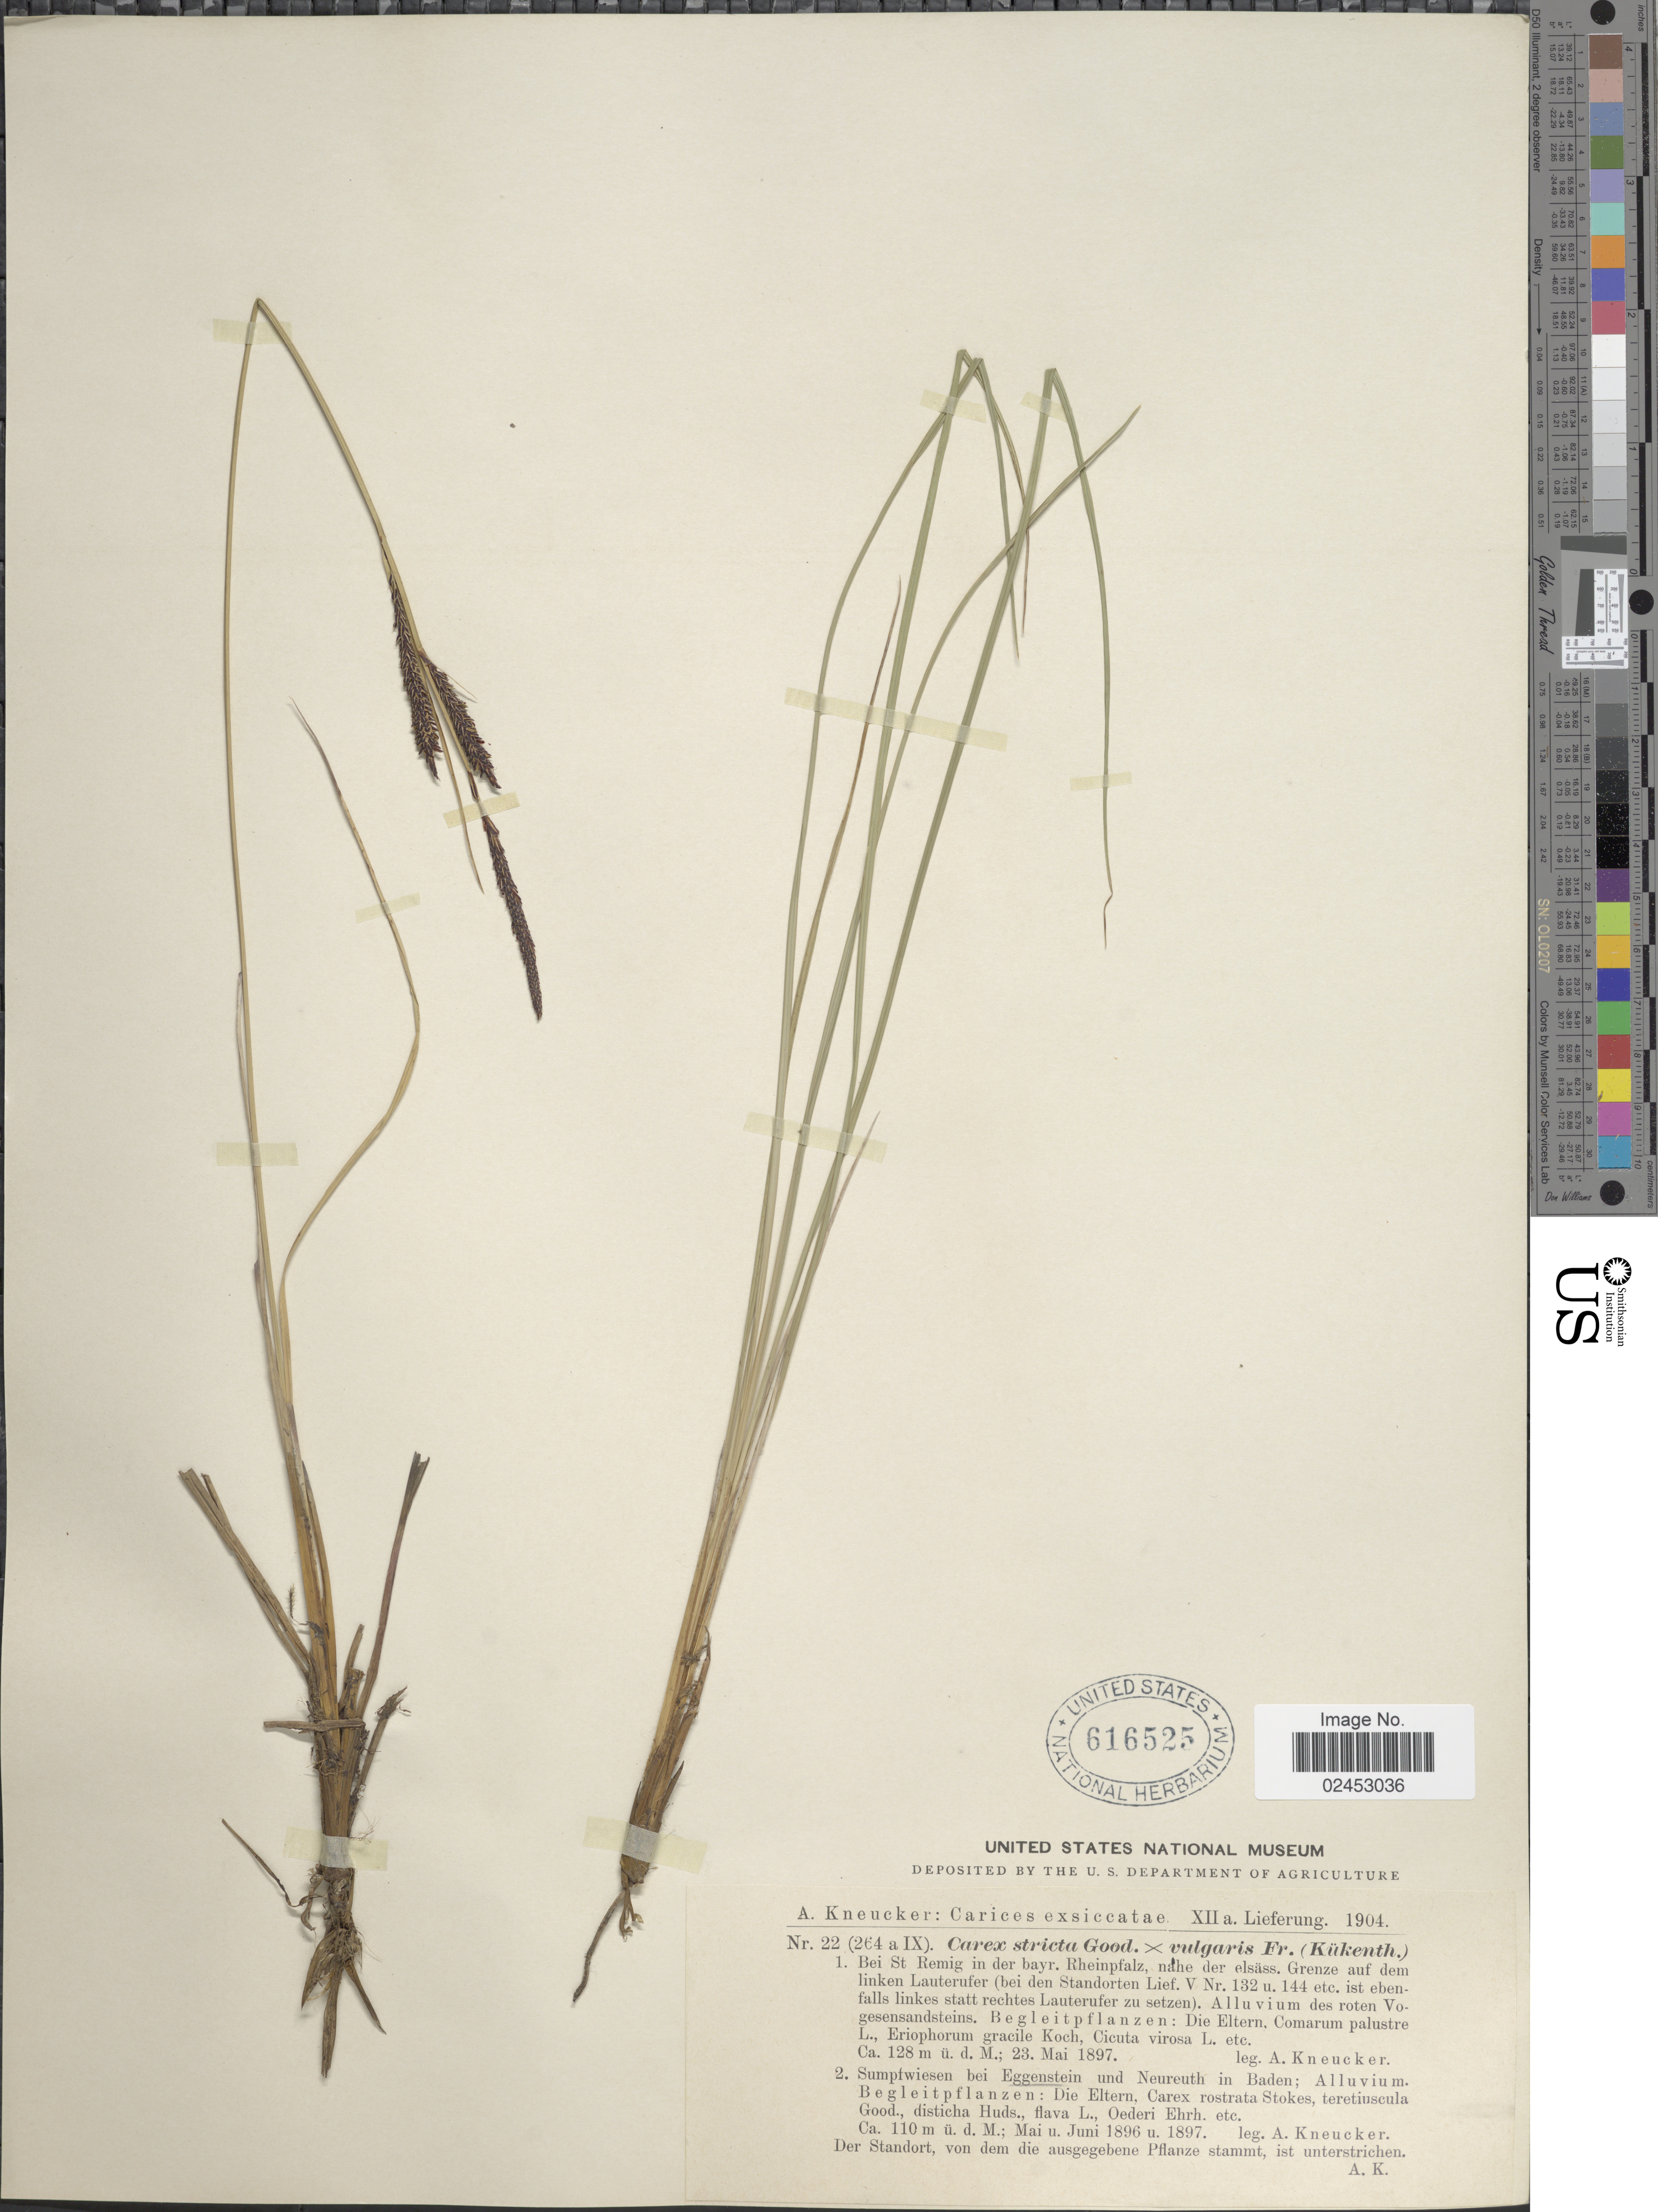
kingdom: Plantae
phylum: Tracheophyta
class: Liliopsida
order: Poales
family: Cyperaceae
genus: Carex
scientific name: Carex stricta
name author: Lam.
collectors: A. Kneucker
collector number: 22 (264 a IX)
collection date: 1896-05/1897-06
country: Germany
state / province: Baden-Württemberg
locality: Sumpfwiesen bei Eggenstein und Neureuth in Baden.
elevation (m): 110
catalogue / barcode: US 616525